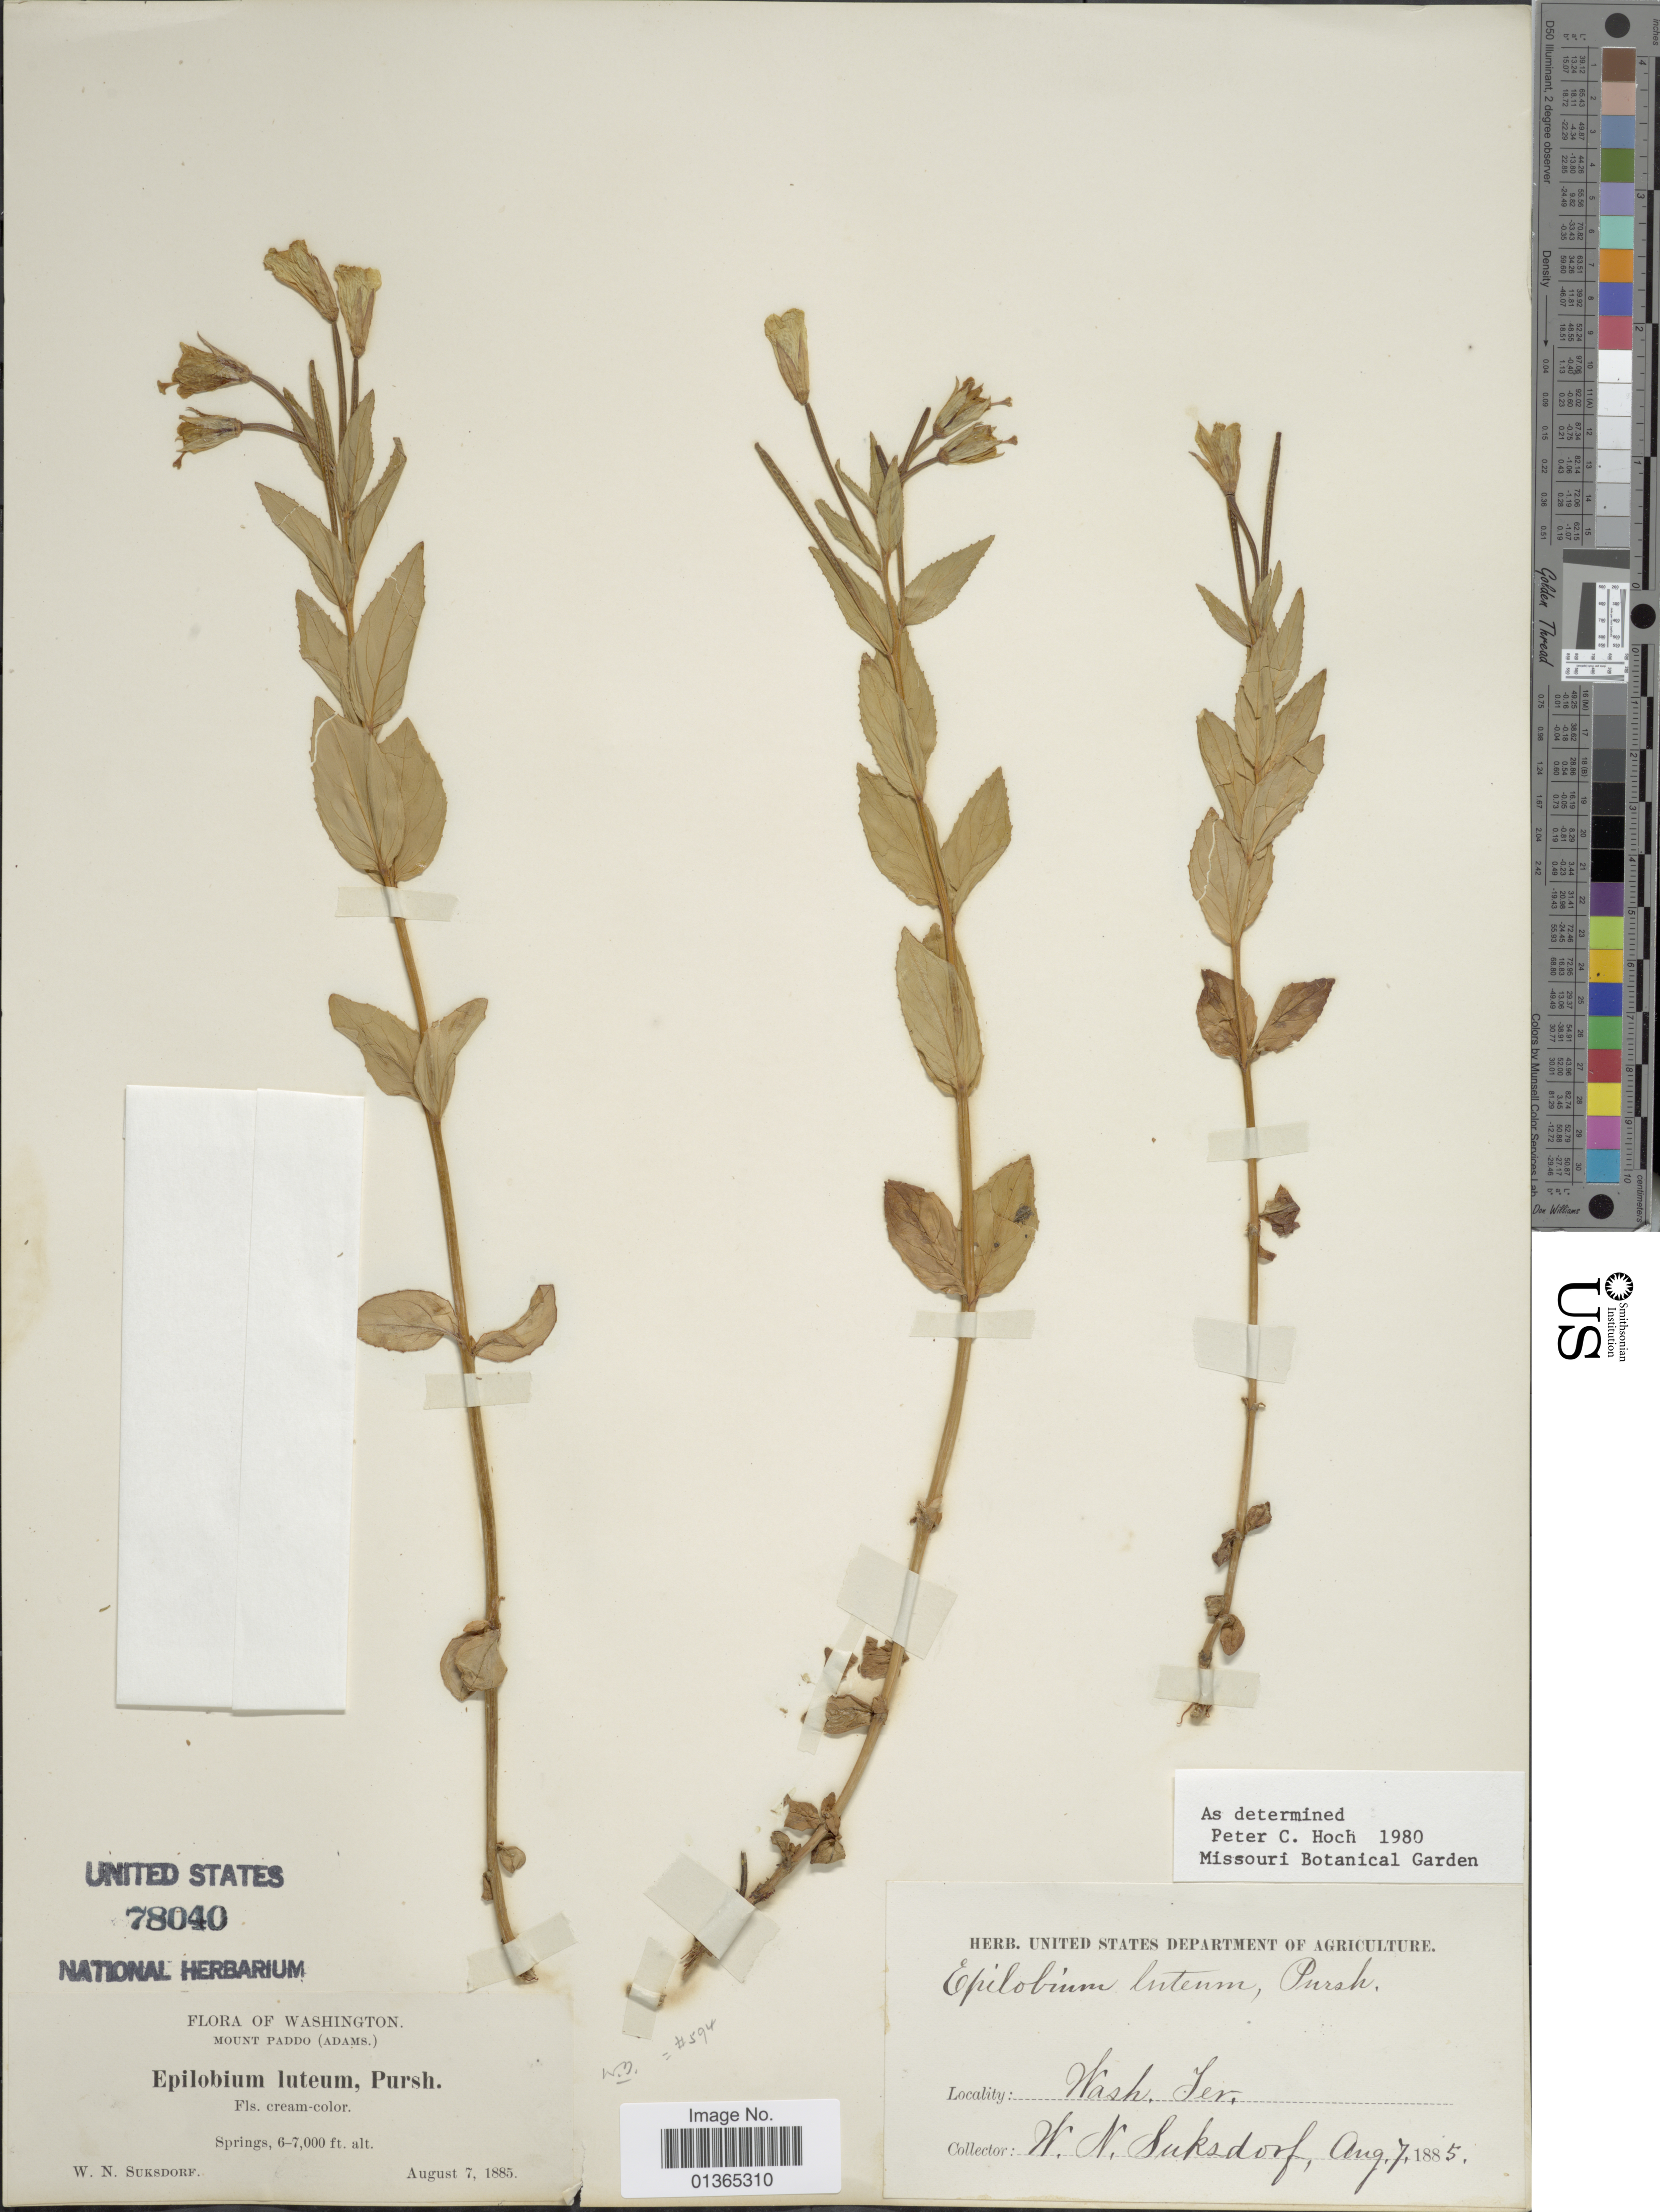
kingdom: Plantae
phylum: Tracheophyta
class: Magnoliopsida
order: Myrtales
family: Onagraceae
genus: Epilobium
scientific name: Epilobium luteum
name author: Pursh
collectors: W. N. Suksdorf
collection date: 1885-08-07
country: United States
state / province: Washington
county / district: Skamania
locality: Mount Paddo (Adams.). Springs.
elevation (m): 1829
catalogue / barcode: US 78040